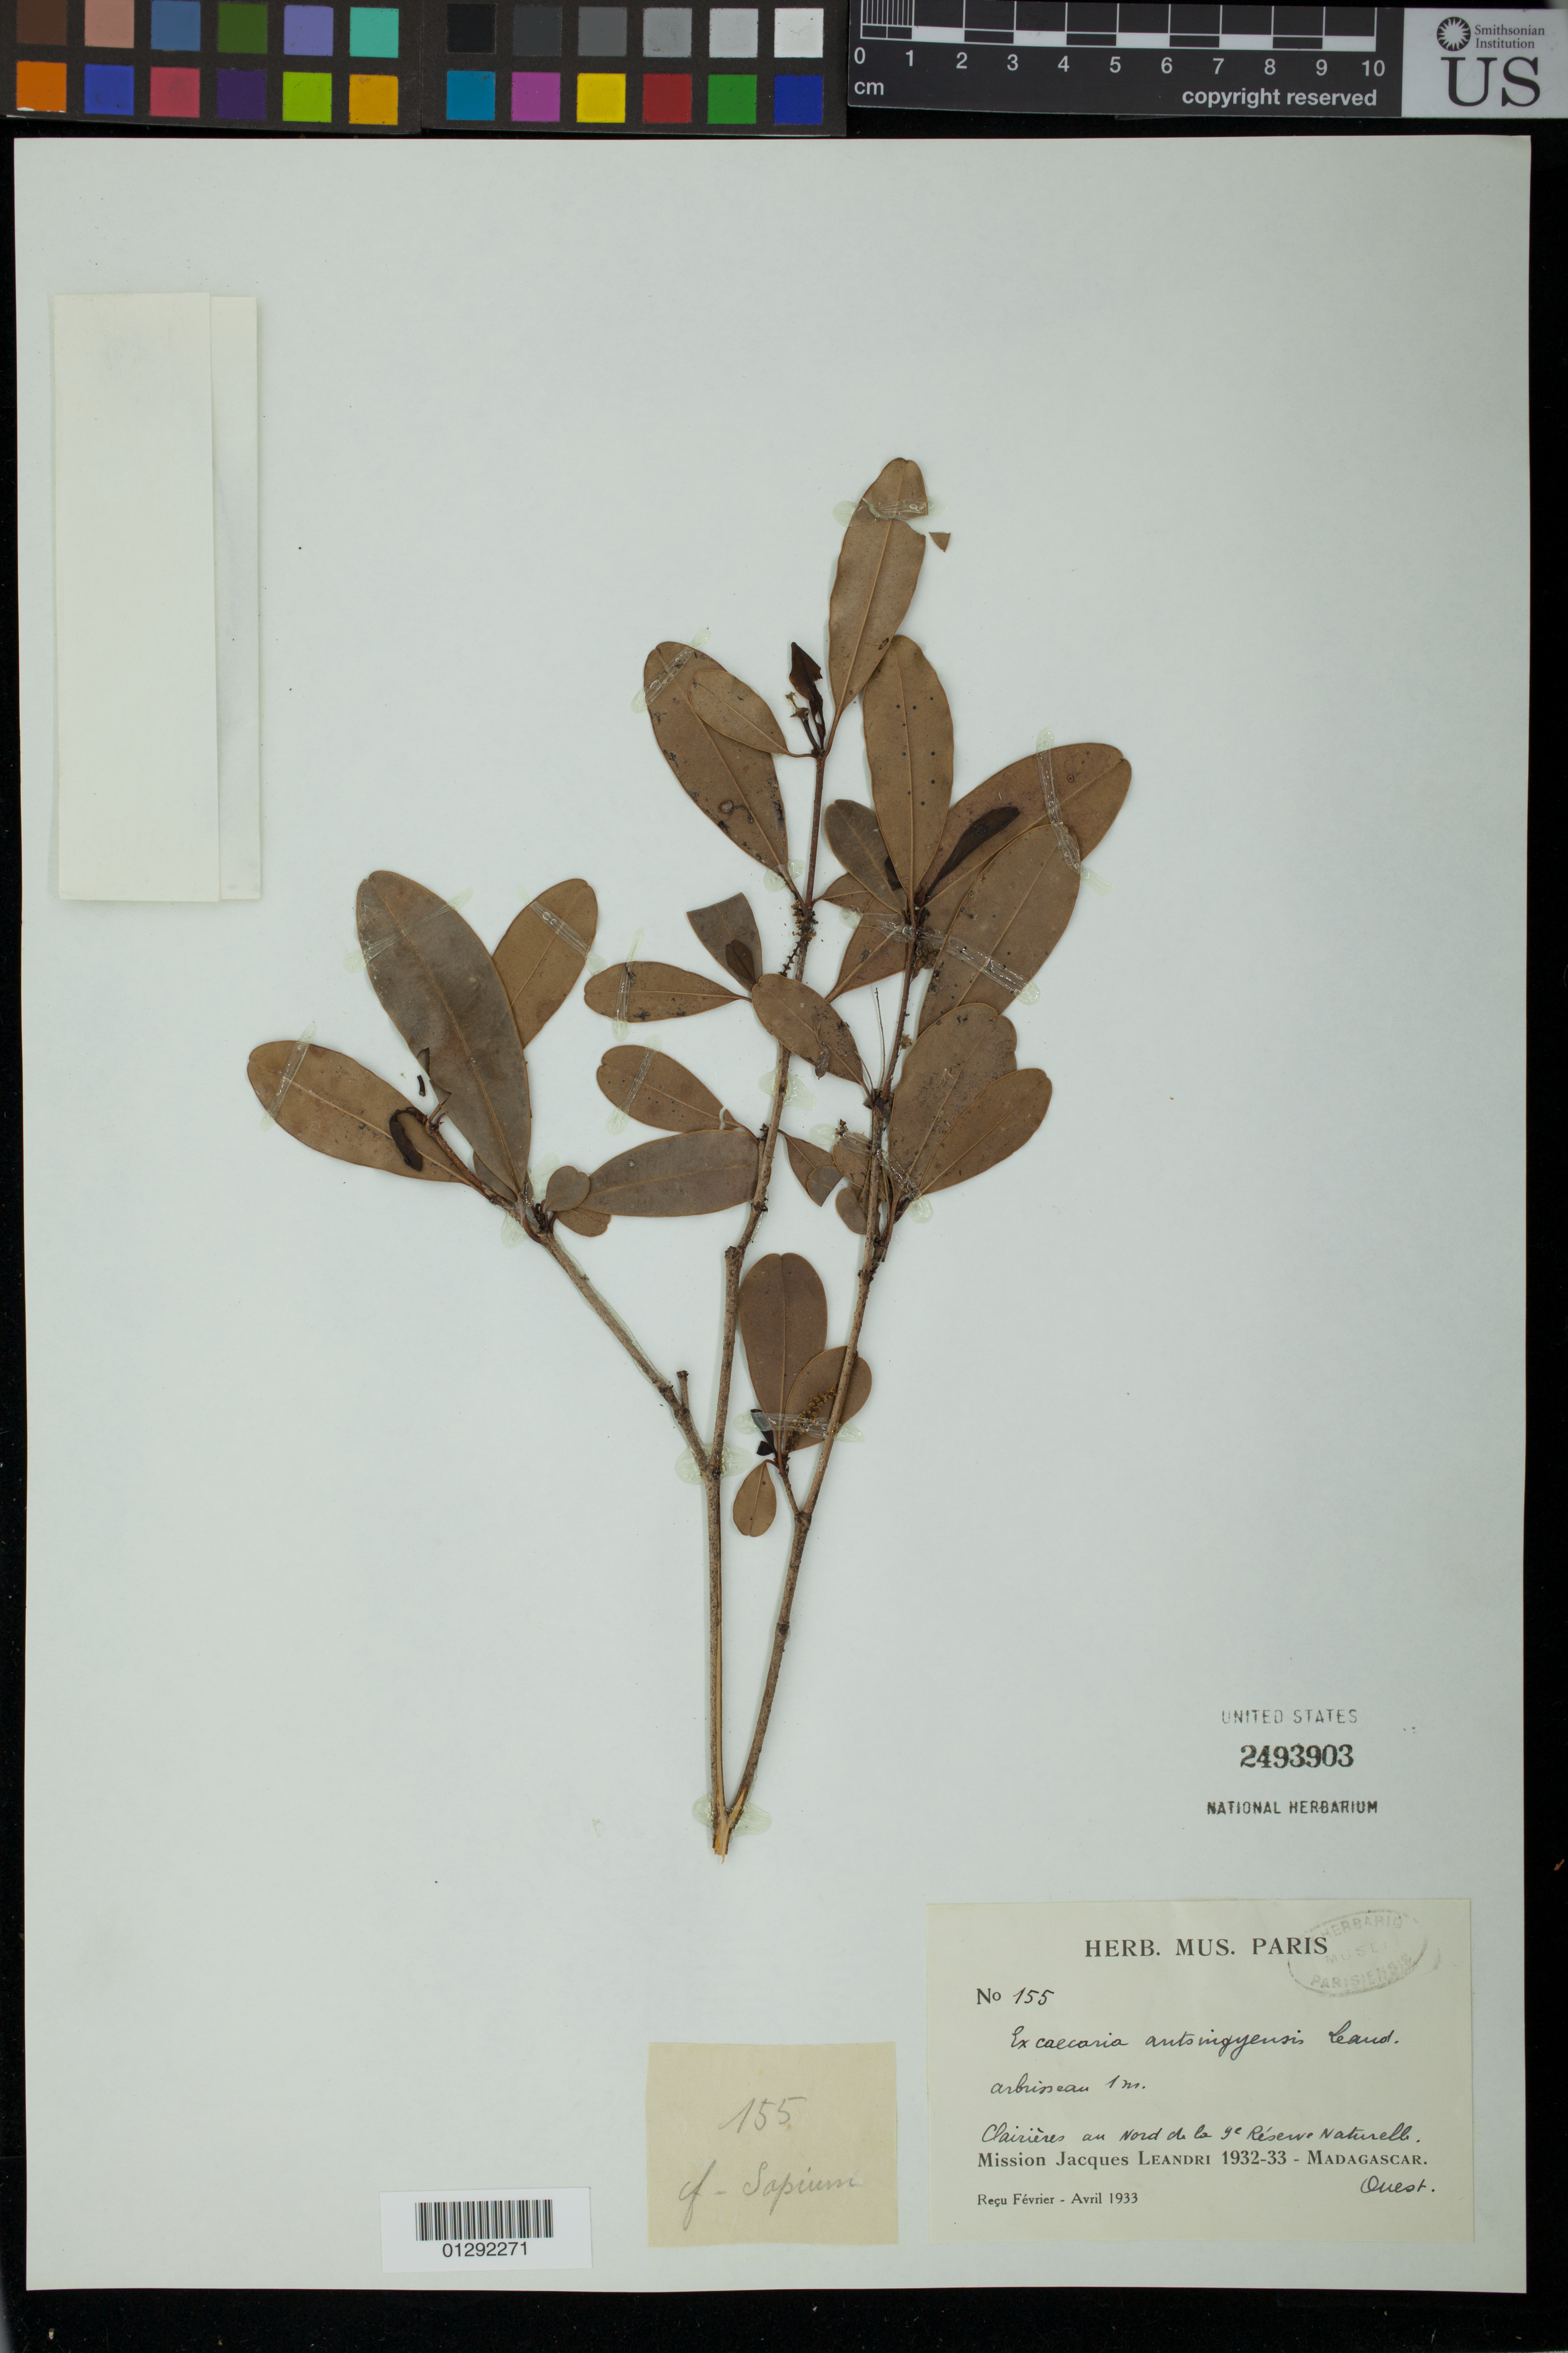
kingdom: Plantae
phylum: Tracheophyta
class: Magnoliopsida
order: Malpighiales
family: Euphorbiaceae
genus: Excoecaria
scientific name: Excoecaria antsingyensis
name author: Leandri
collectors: J. Leandri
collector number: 155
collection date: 1933-02/1933-04-01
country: Madagascar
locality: Clairierew au Nord de la ge Reserwe Naturelle.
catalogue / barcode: US 2493903